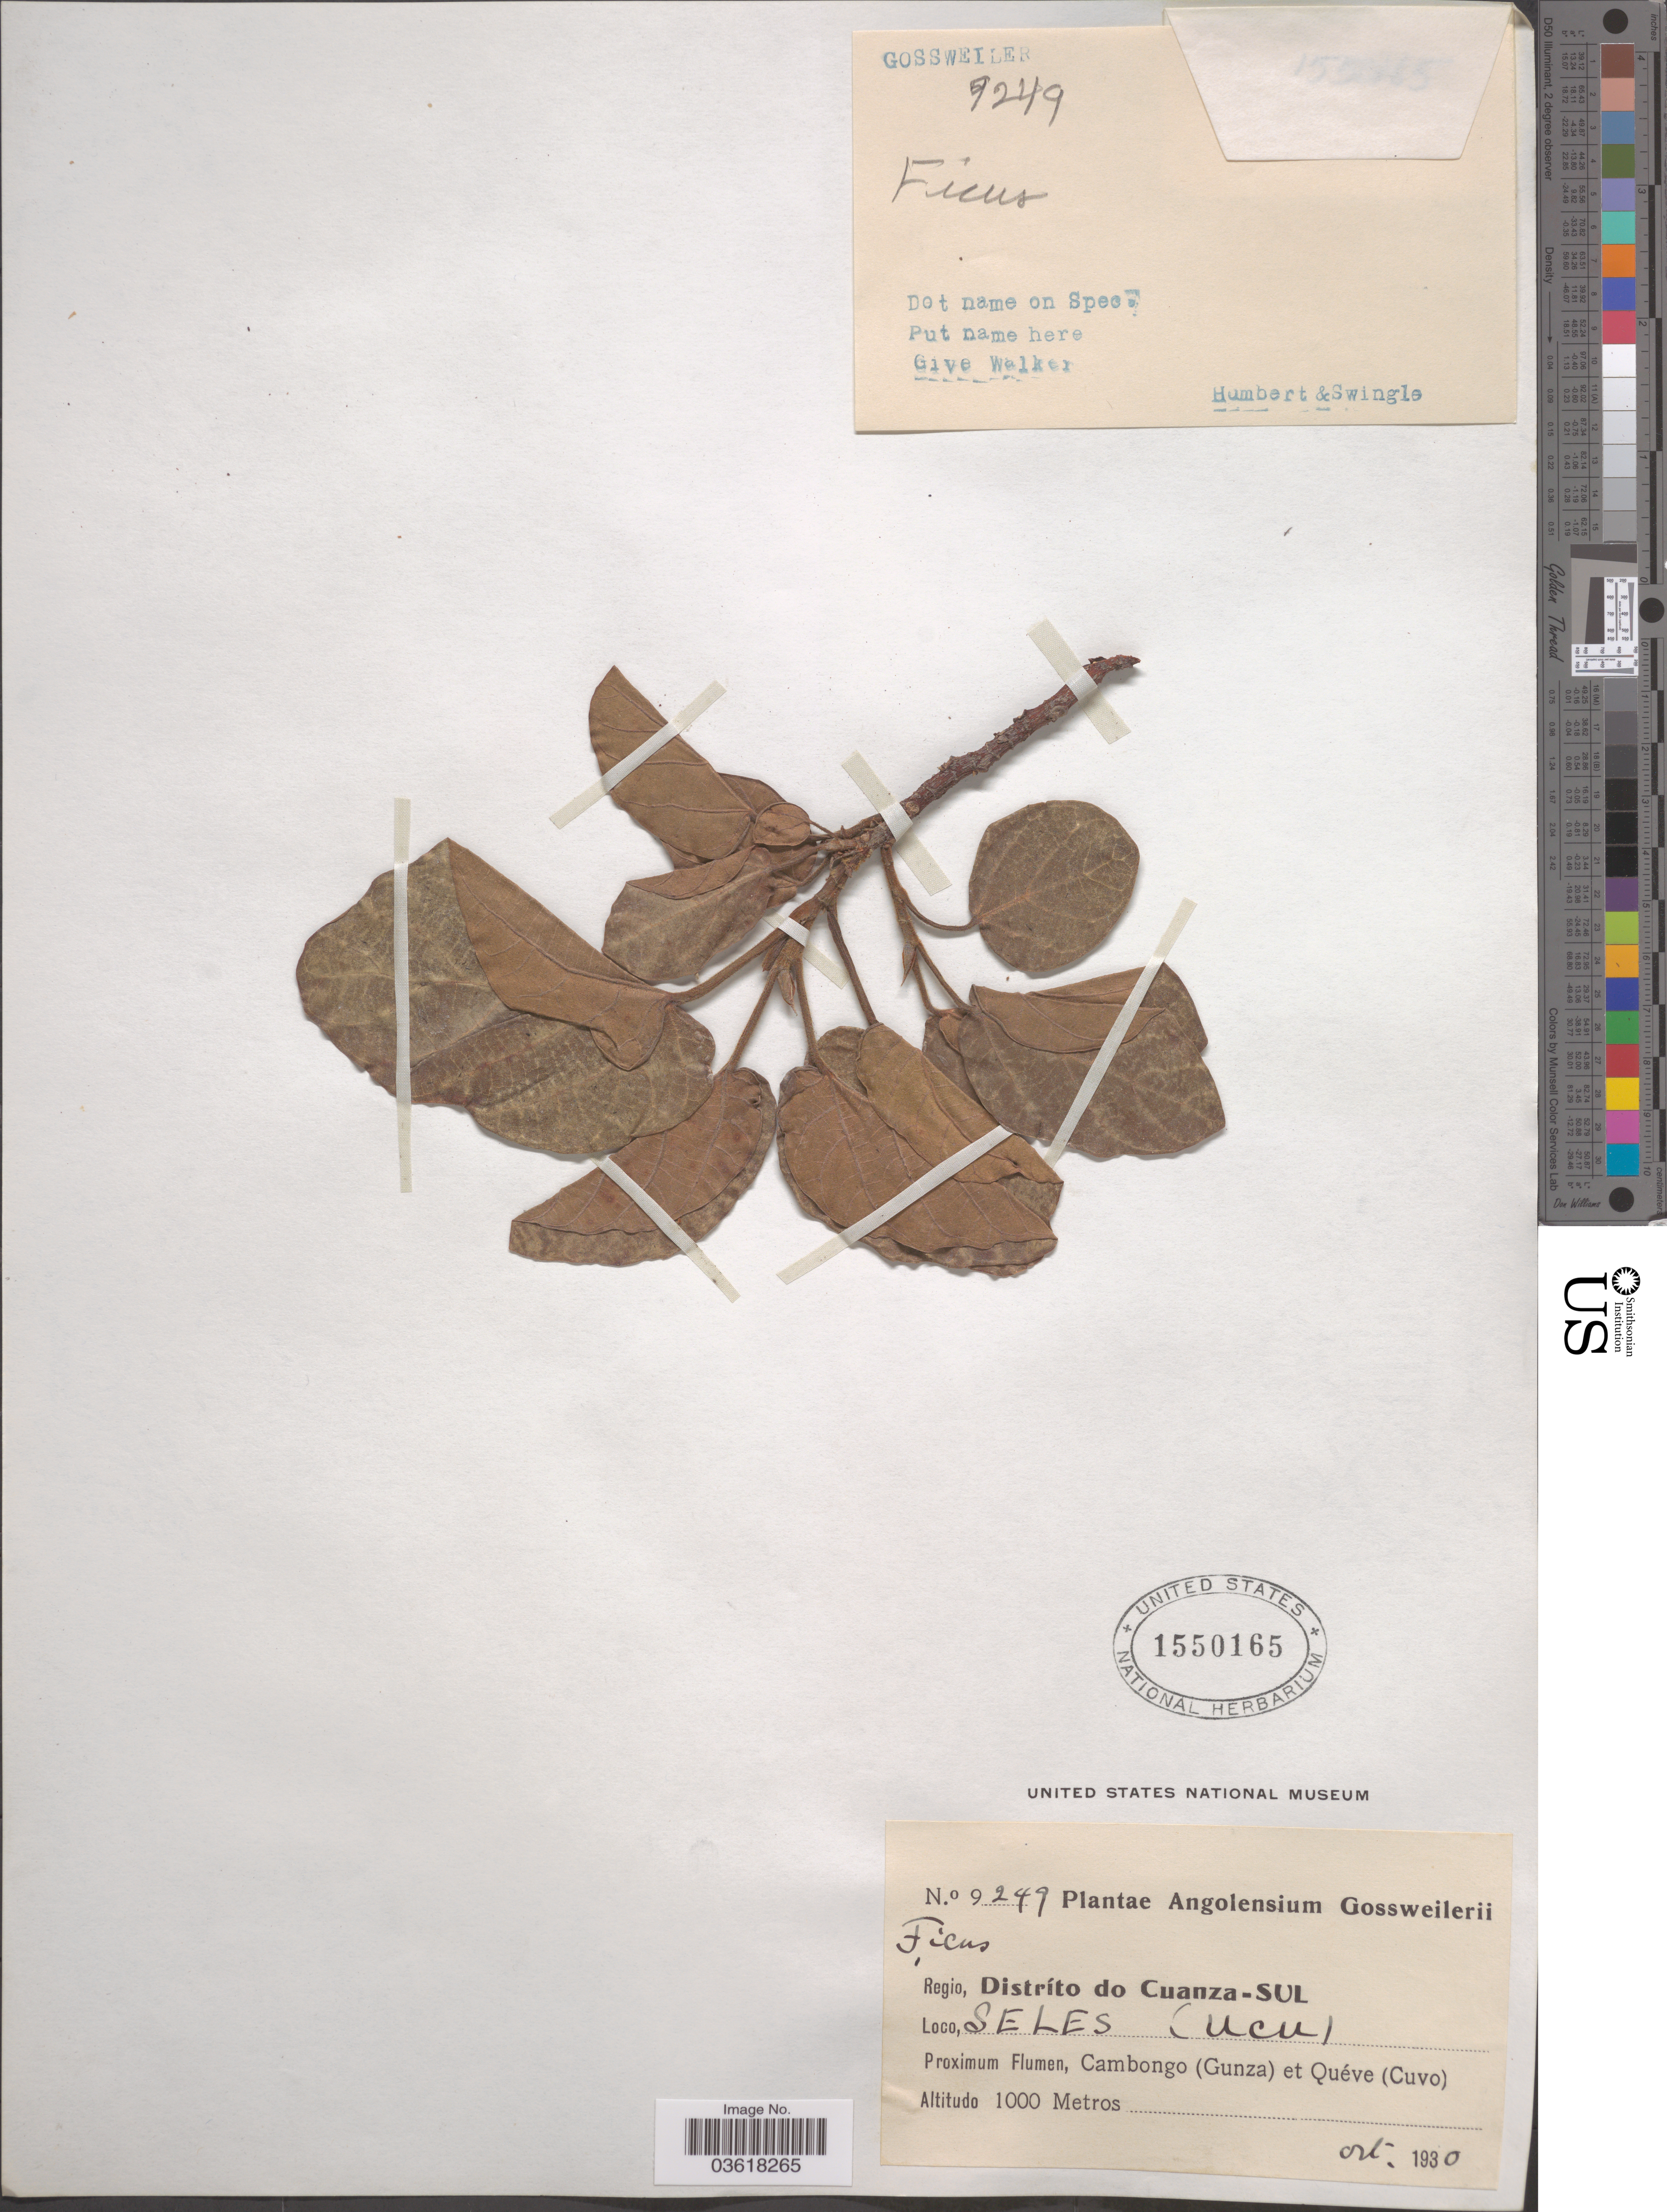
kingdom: Plantae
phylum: Tracheophyta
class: Magnoliopsida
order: Rosales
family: Moraceae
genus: Ficus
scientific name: Ficus sp.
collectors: -. Gossweiler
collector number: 9249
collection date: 1930-10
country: Angola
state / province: Cuanza Sul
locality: Angolensium. Regio, Distríto do Cuanza-Sul. Seles (Ucu). Proximum Flumen, Cambongo (Gunza) et Quéve (Cuvo).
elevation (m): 1000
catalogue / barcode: US 1550165